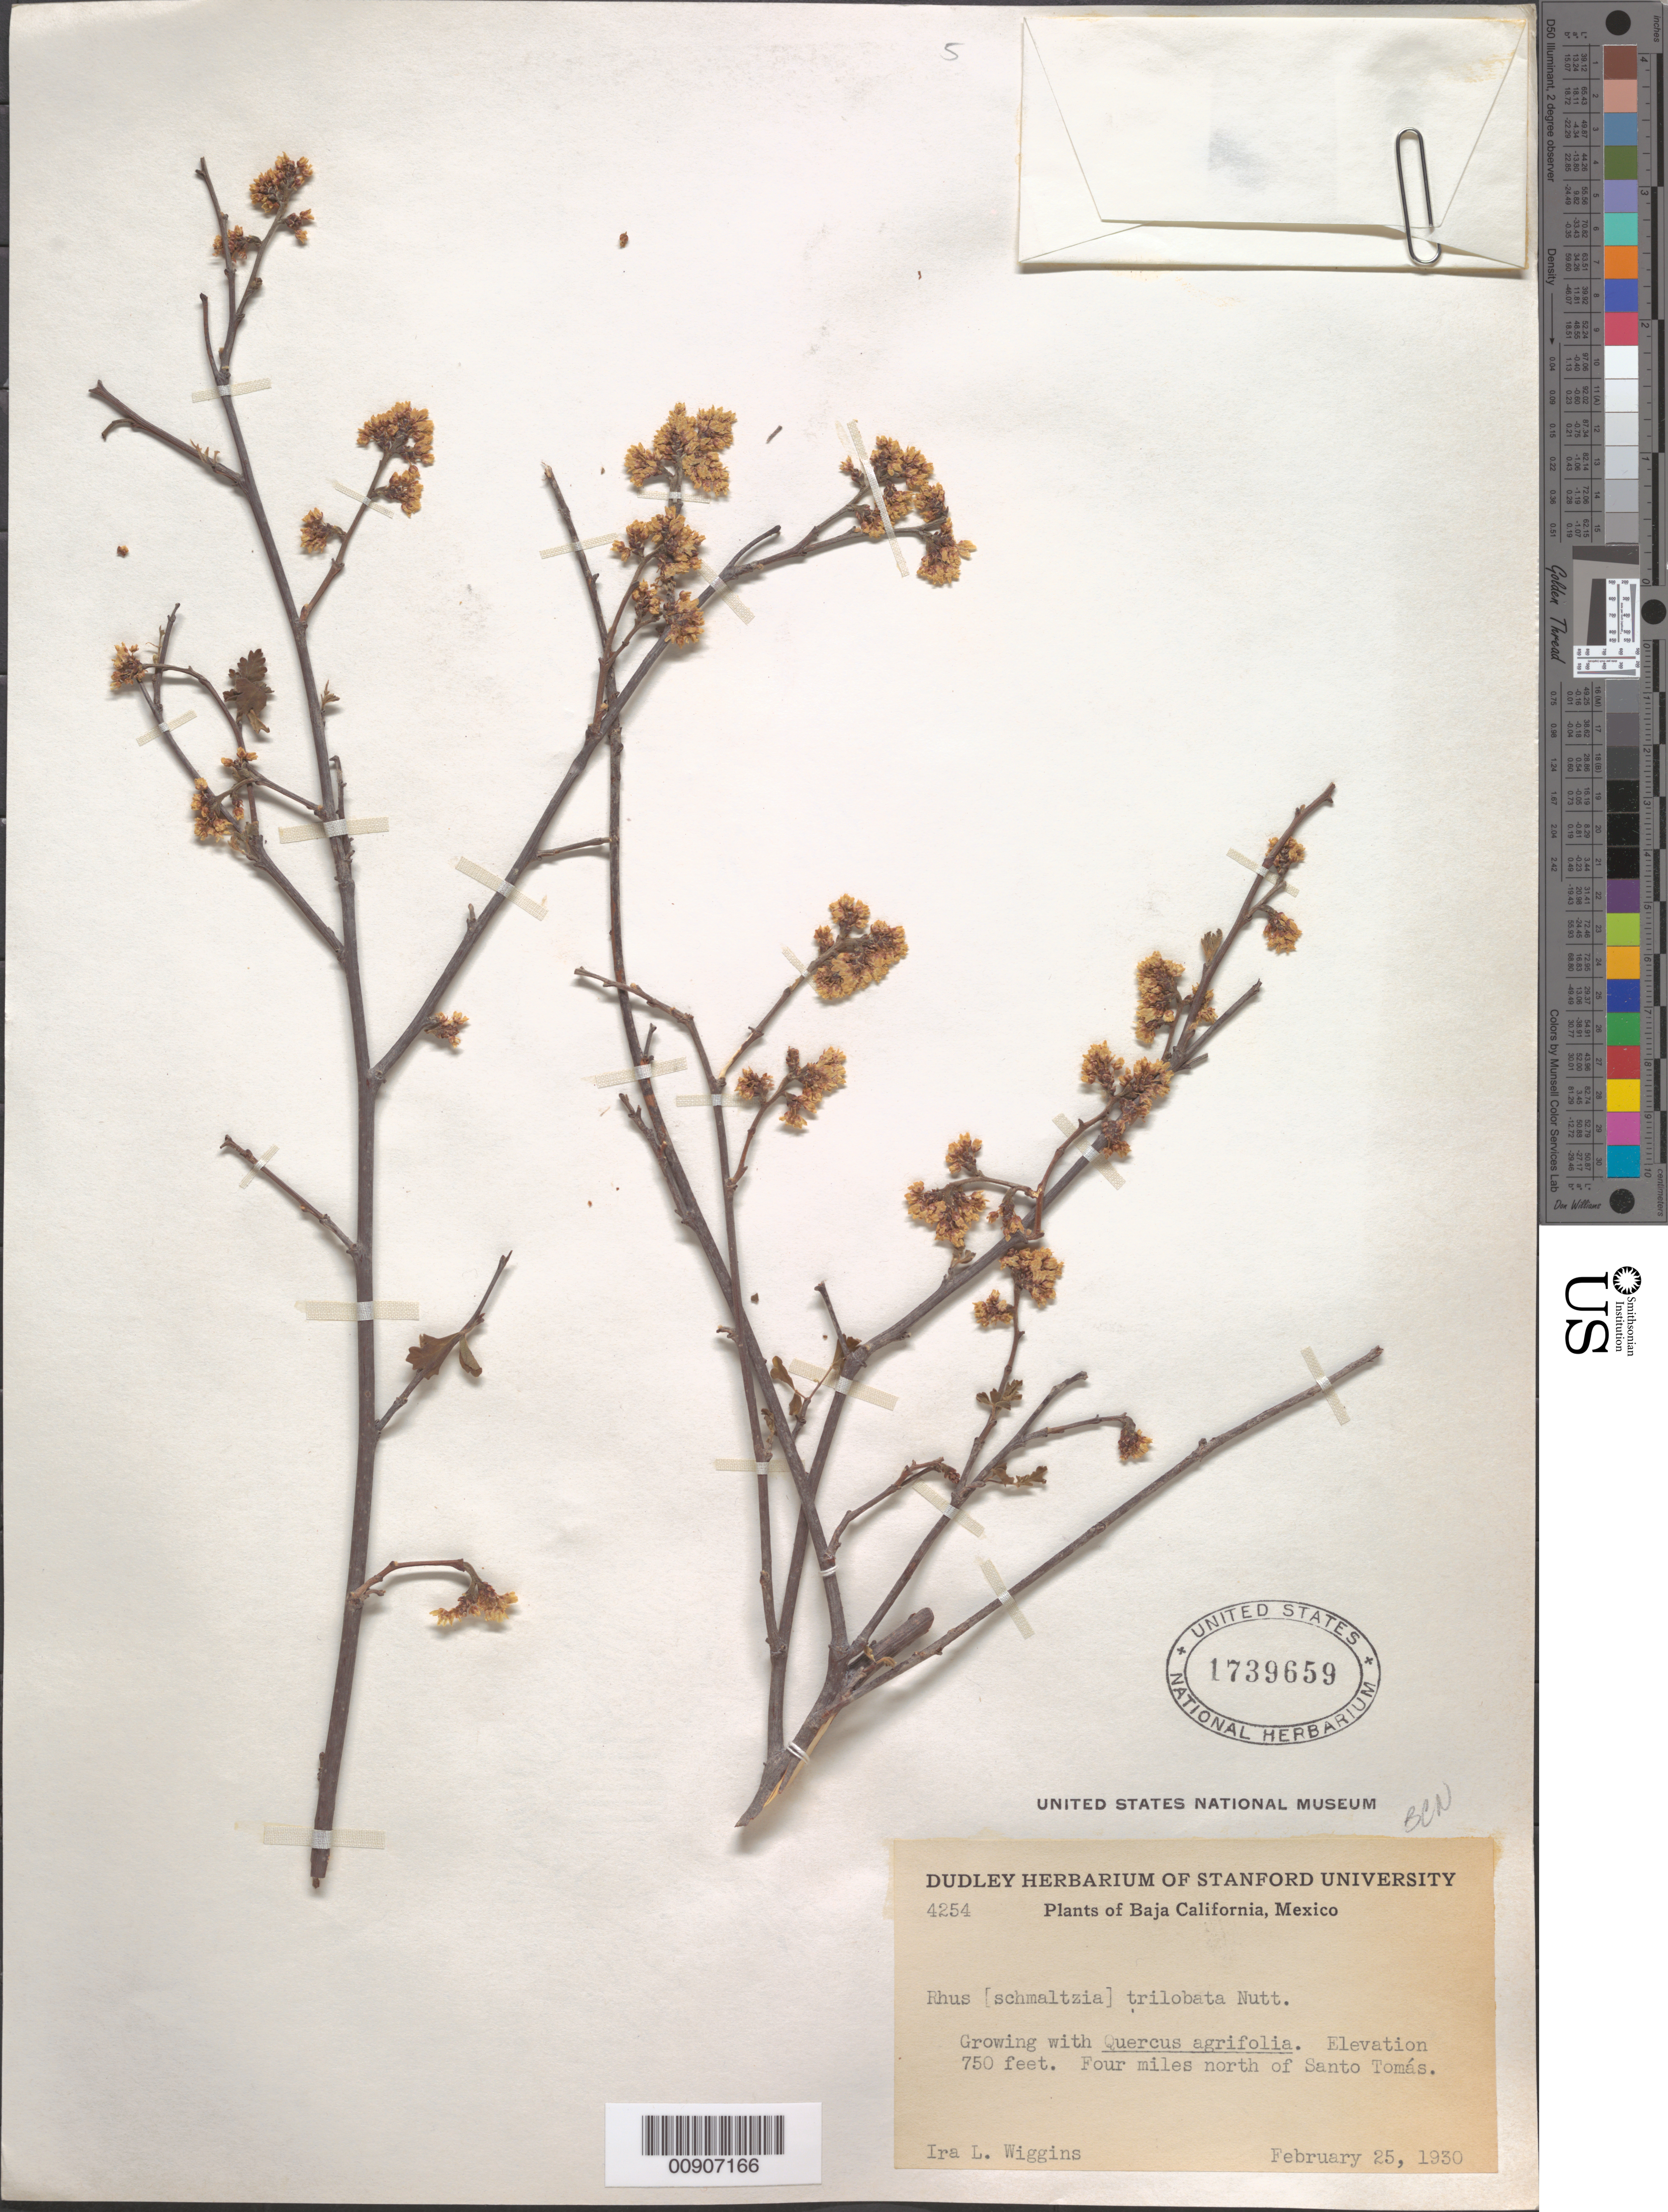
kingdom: Plantae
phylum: Tracheophyta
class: Magnoliopsida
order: Sapindales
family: Anacardiaceae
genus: Rhus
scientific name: Rhus trilobata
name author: Nutt.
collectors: I. L. Wiggins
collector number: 4254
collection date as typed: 25 Feb 1930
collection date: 1930-02-25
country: Mexico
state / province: Baja California Norte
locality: Four miles north of Santo Tomás. Baja California.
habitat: Growing with Quercus agrifolia.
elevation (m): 229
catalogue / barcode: US 1739659